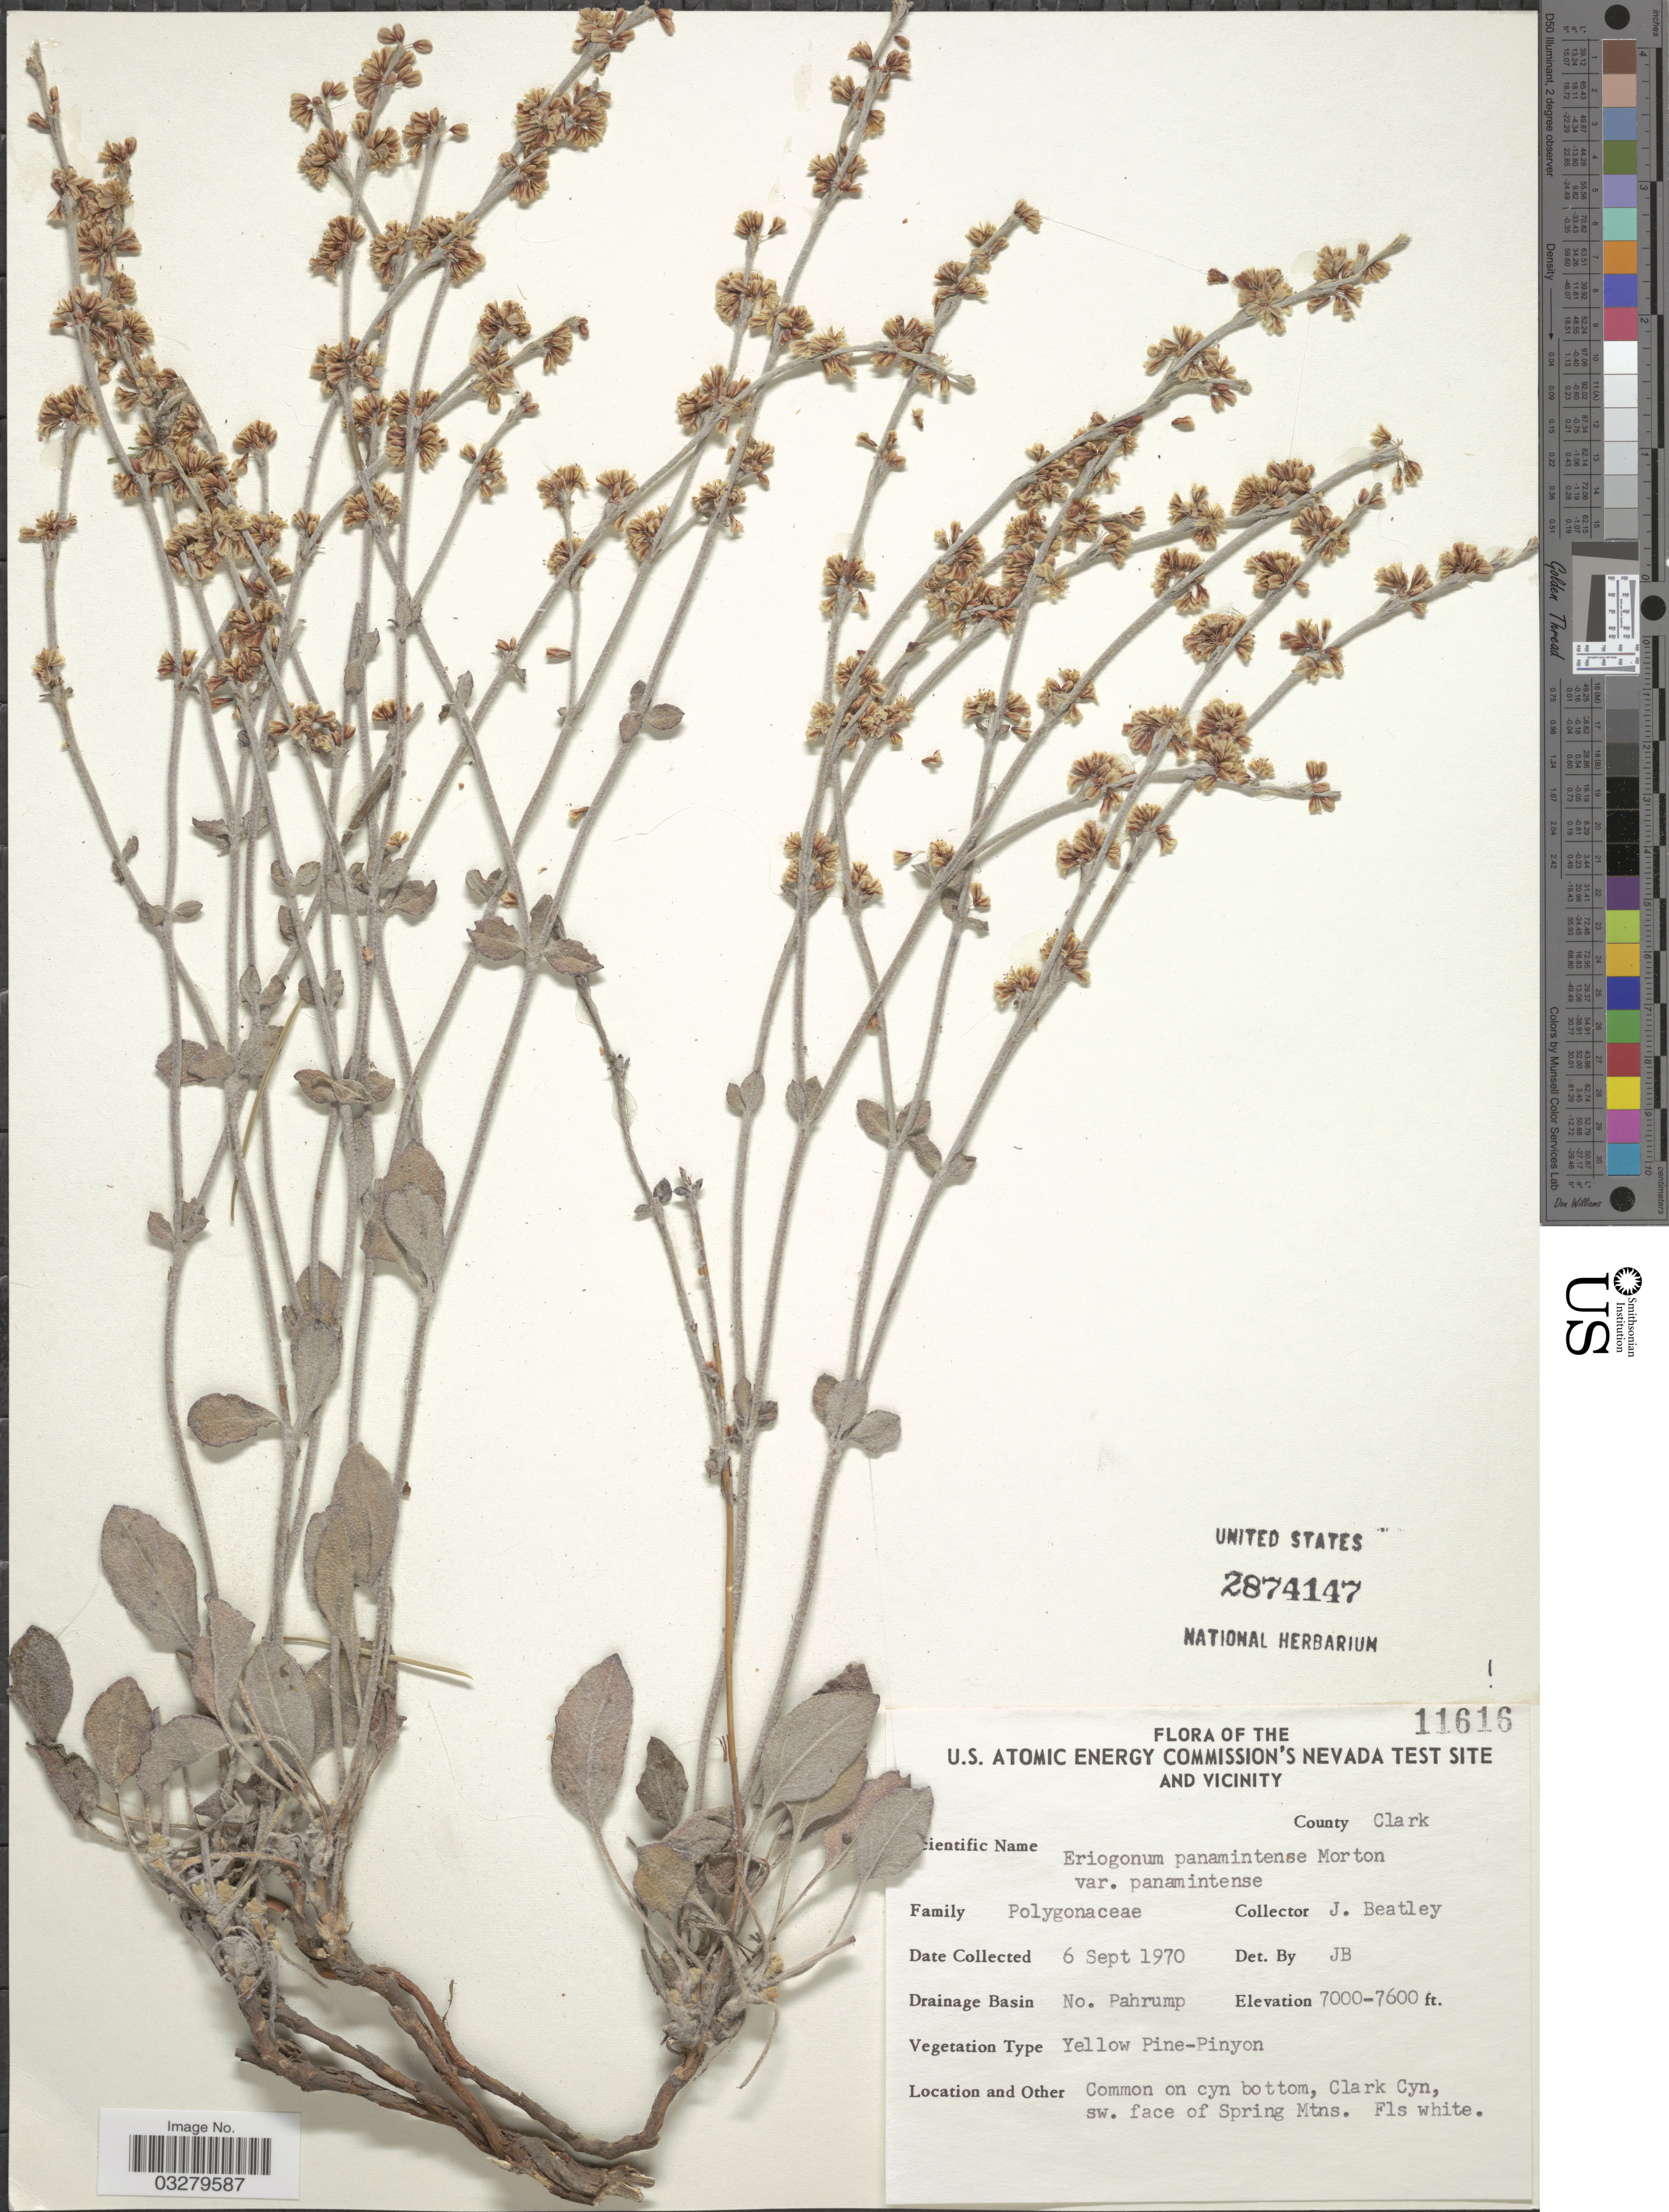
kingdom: Plantae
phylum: Tracheophyta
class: Magnoliopsida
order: Caryophyllales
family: Polygonaceae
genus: Eriogonum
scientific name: Eriogonum panamintense var. panamintense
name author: C.V. Morton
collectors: J. C. Beatley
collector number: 11616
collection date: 1970-09-06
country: United States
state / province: Nevada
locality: U.S. Atomic Energy Commission's Nevada Test Site and Vicinity. County Clark. Drainage Basin No. Pahrump. Clark Cyn, sw. face of Spring Mtns.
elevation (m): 2134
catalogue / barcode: US 2874147